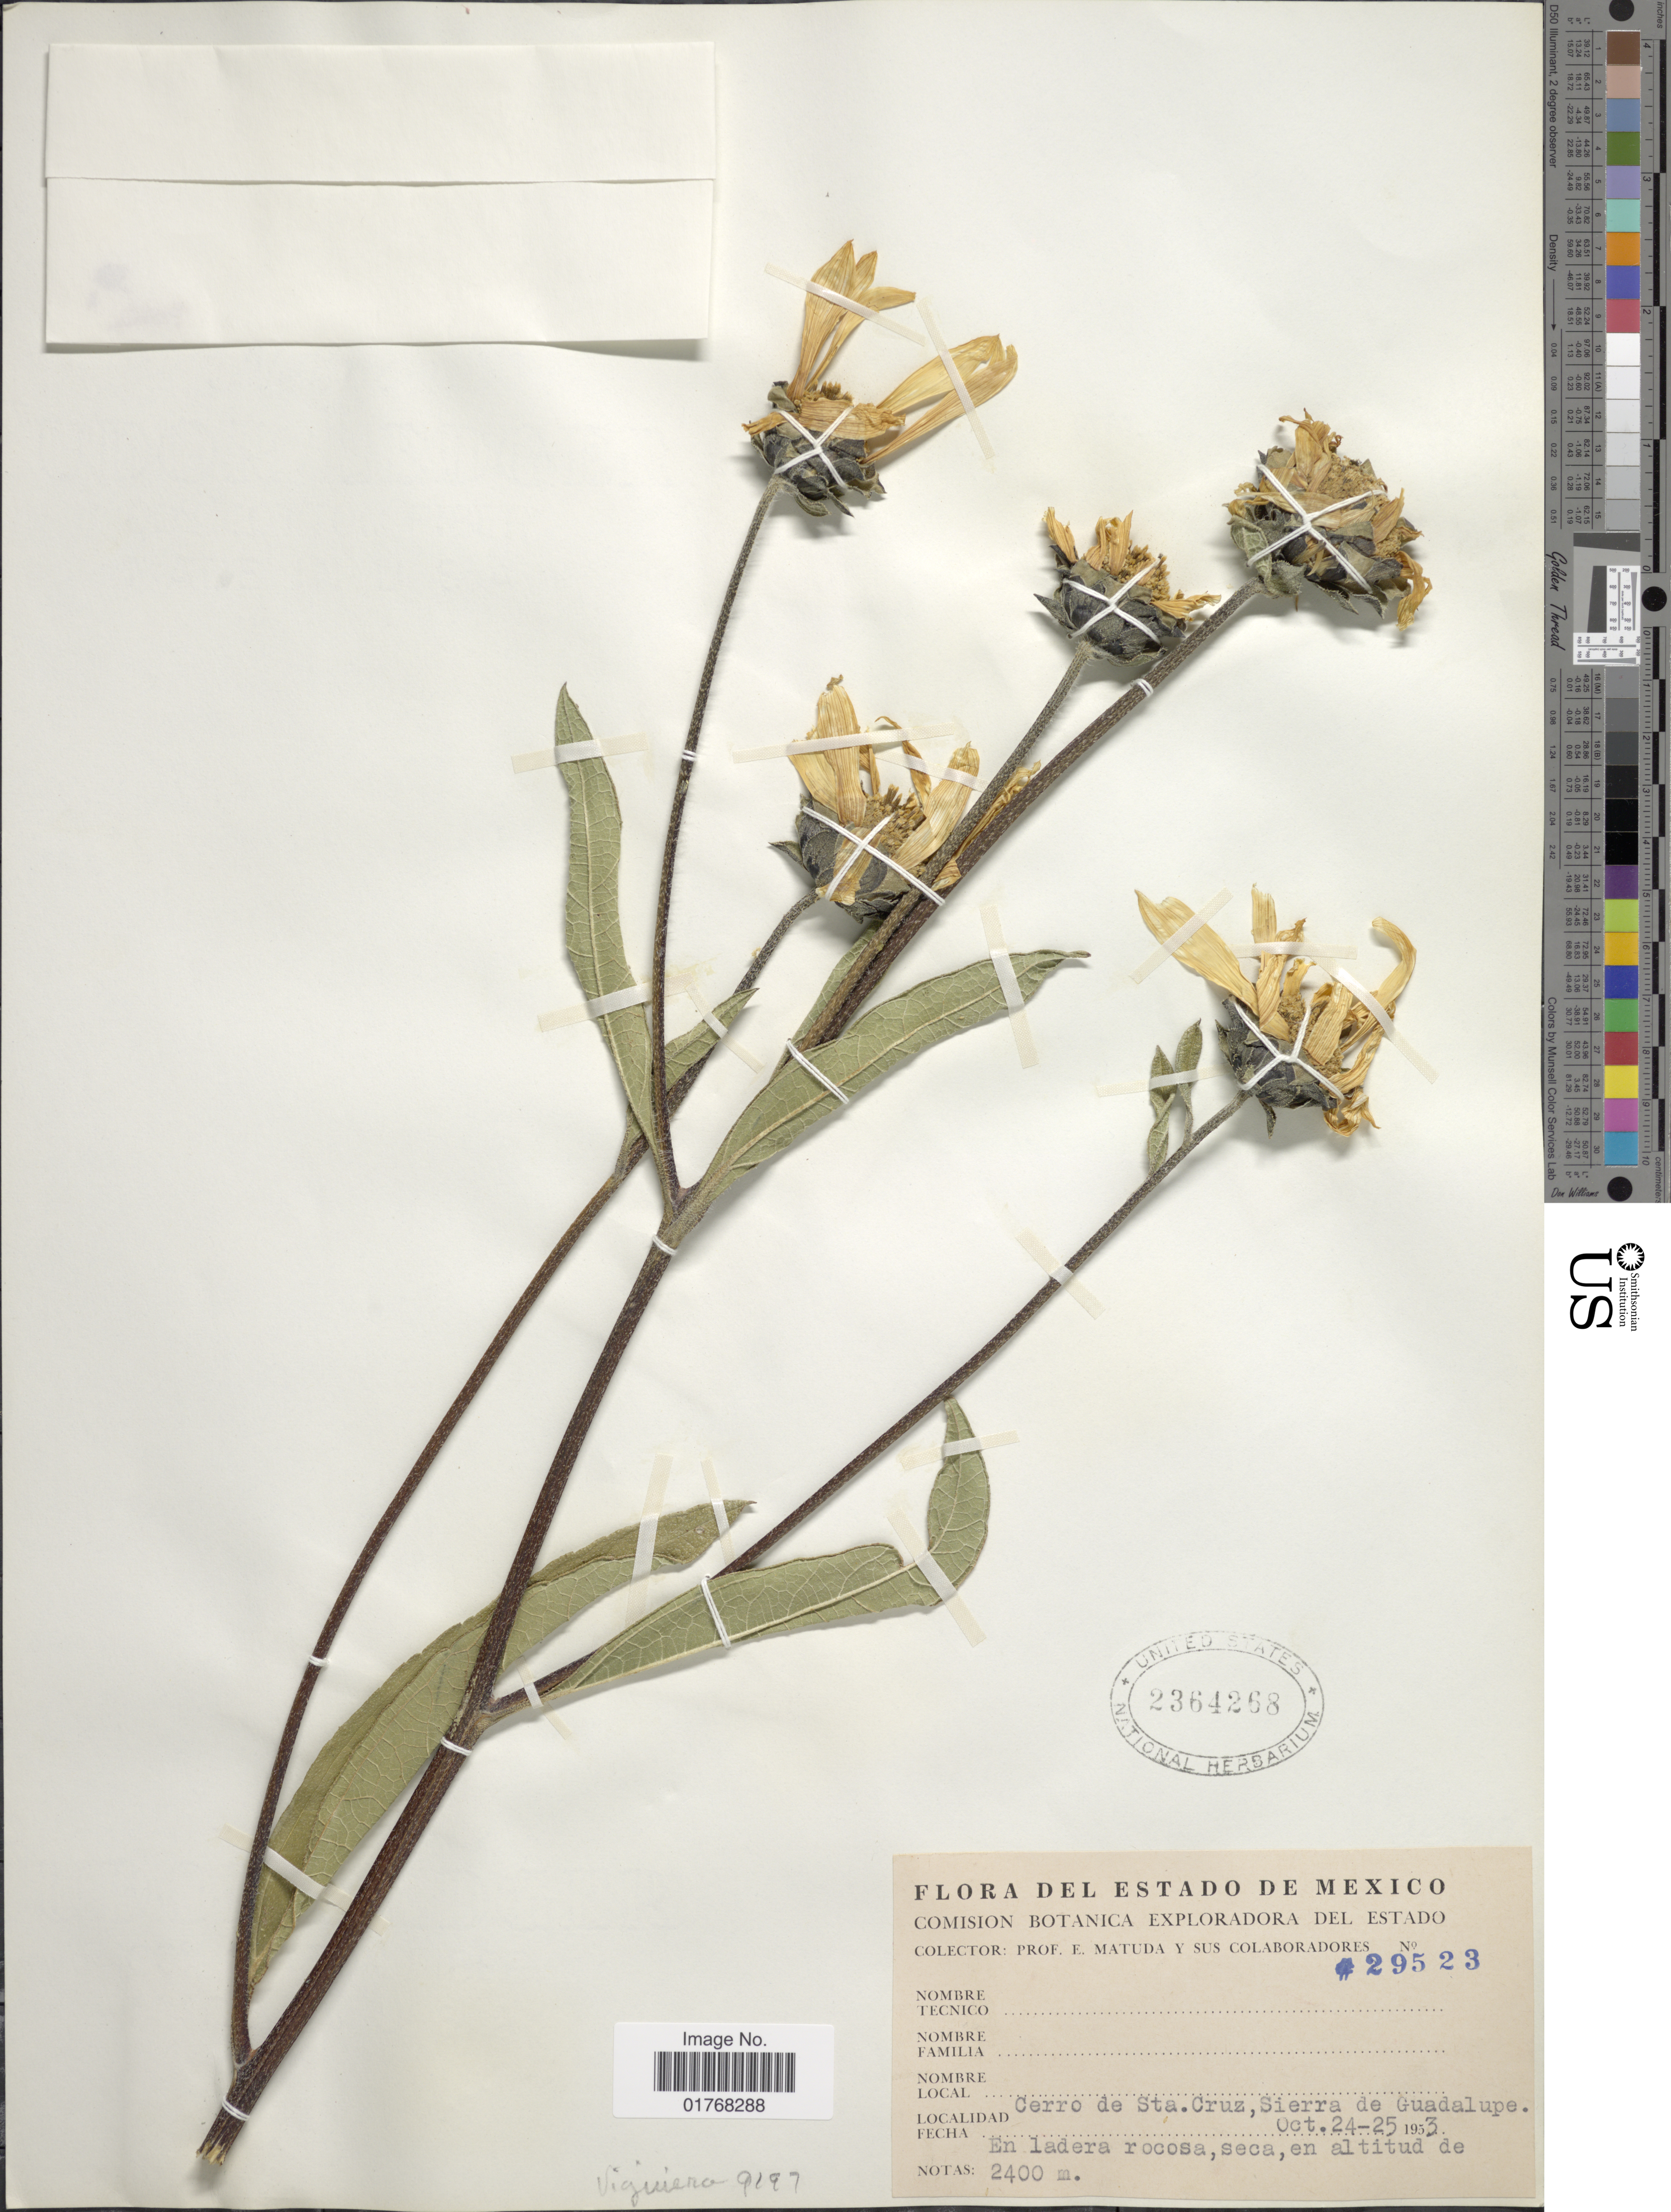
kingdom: Plantae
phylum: Tracheophyta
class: Magnoliopsida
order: Asterales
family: Asteraceae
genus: Viguiera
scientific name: Viguiera pachycephala var. simulans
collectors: E. Matuda & et al.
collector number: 29523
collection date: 1953-10-24/1953-10-25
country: Mexico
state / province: Baja California Sur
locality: Cerro de Sta Cruz, Sierra de Guadalupe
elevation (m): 2400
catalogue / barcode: US 2364268